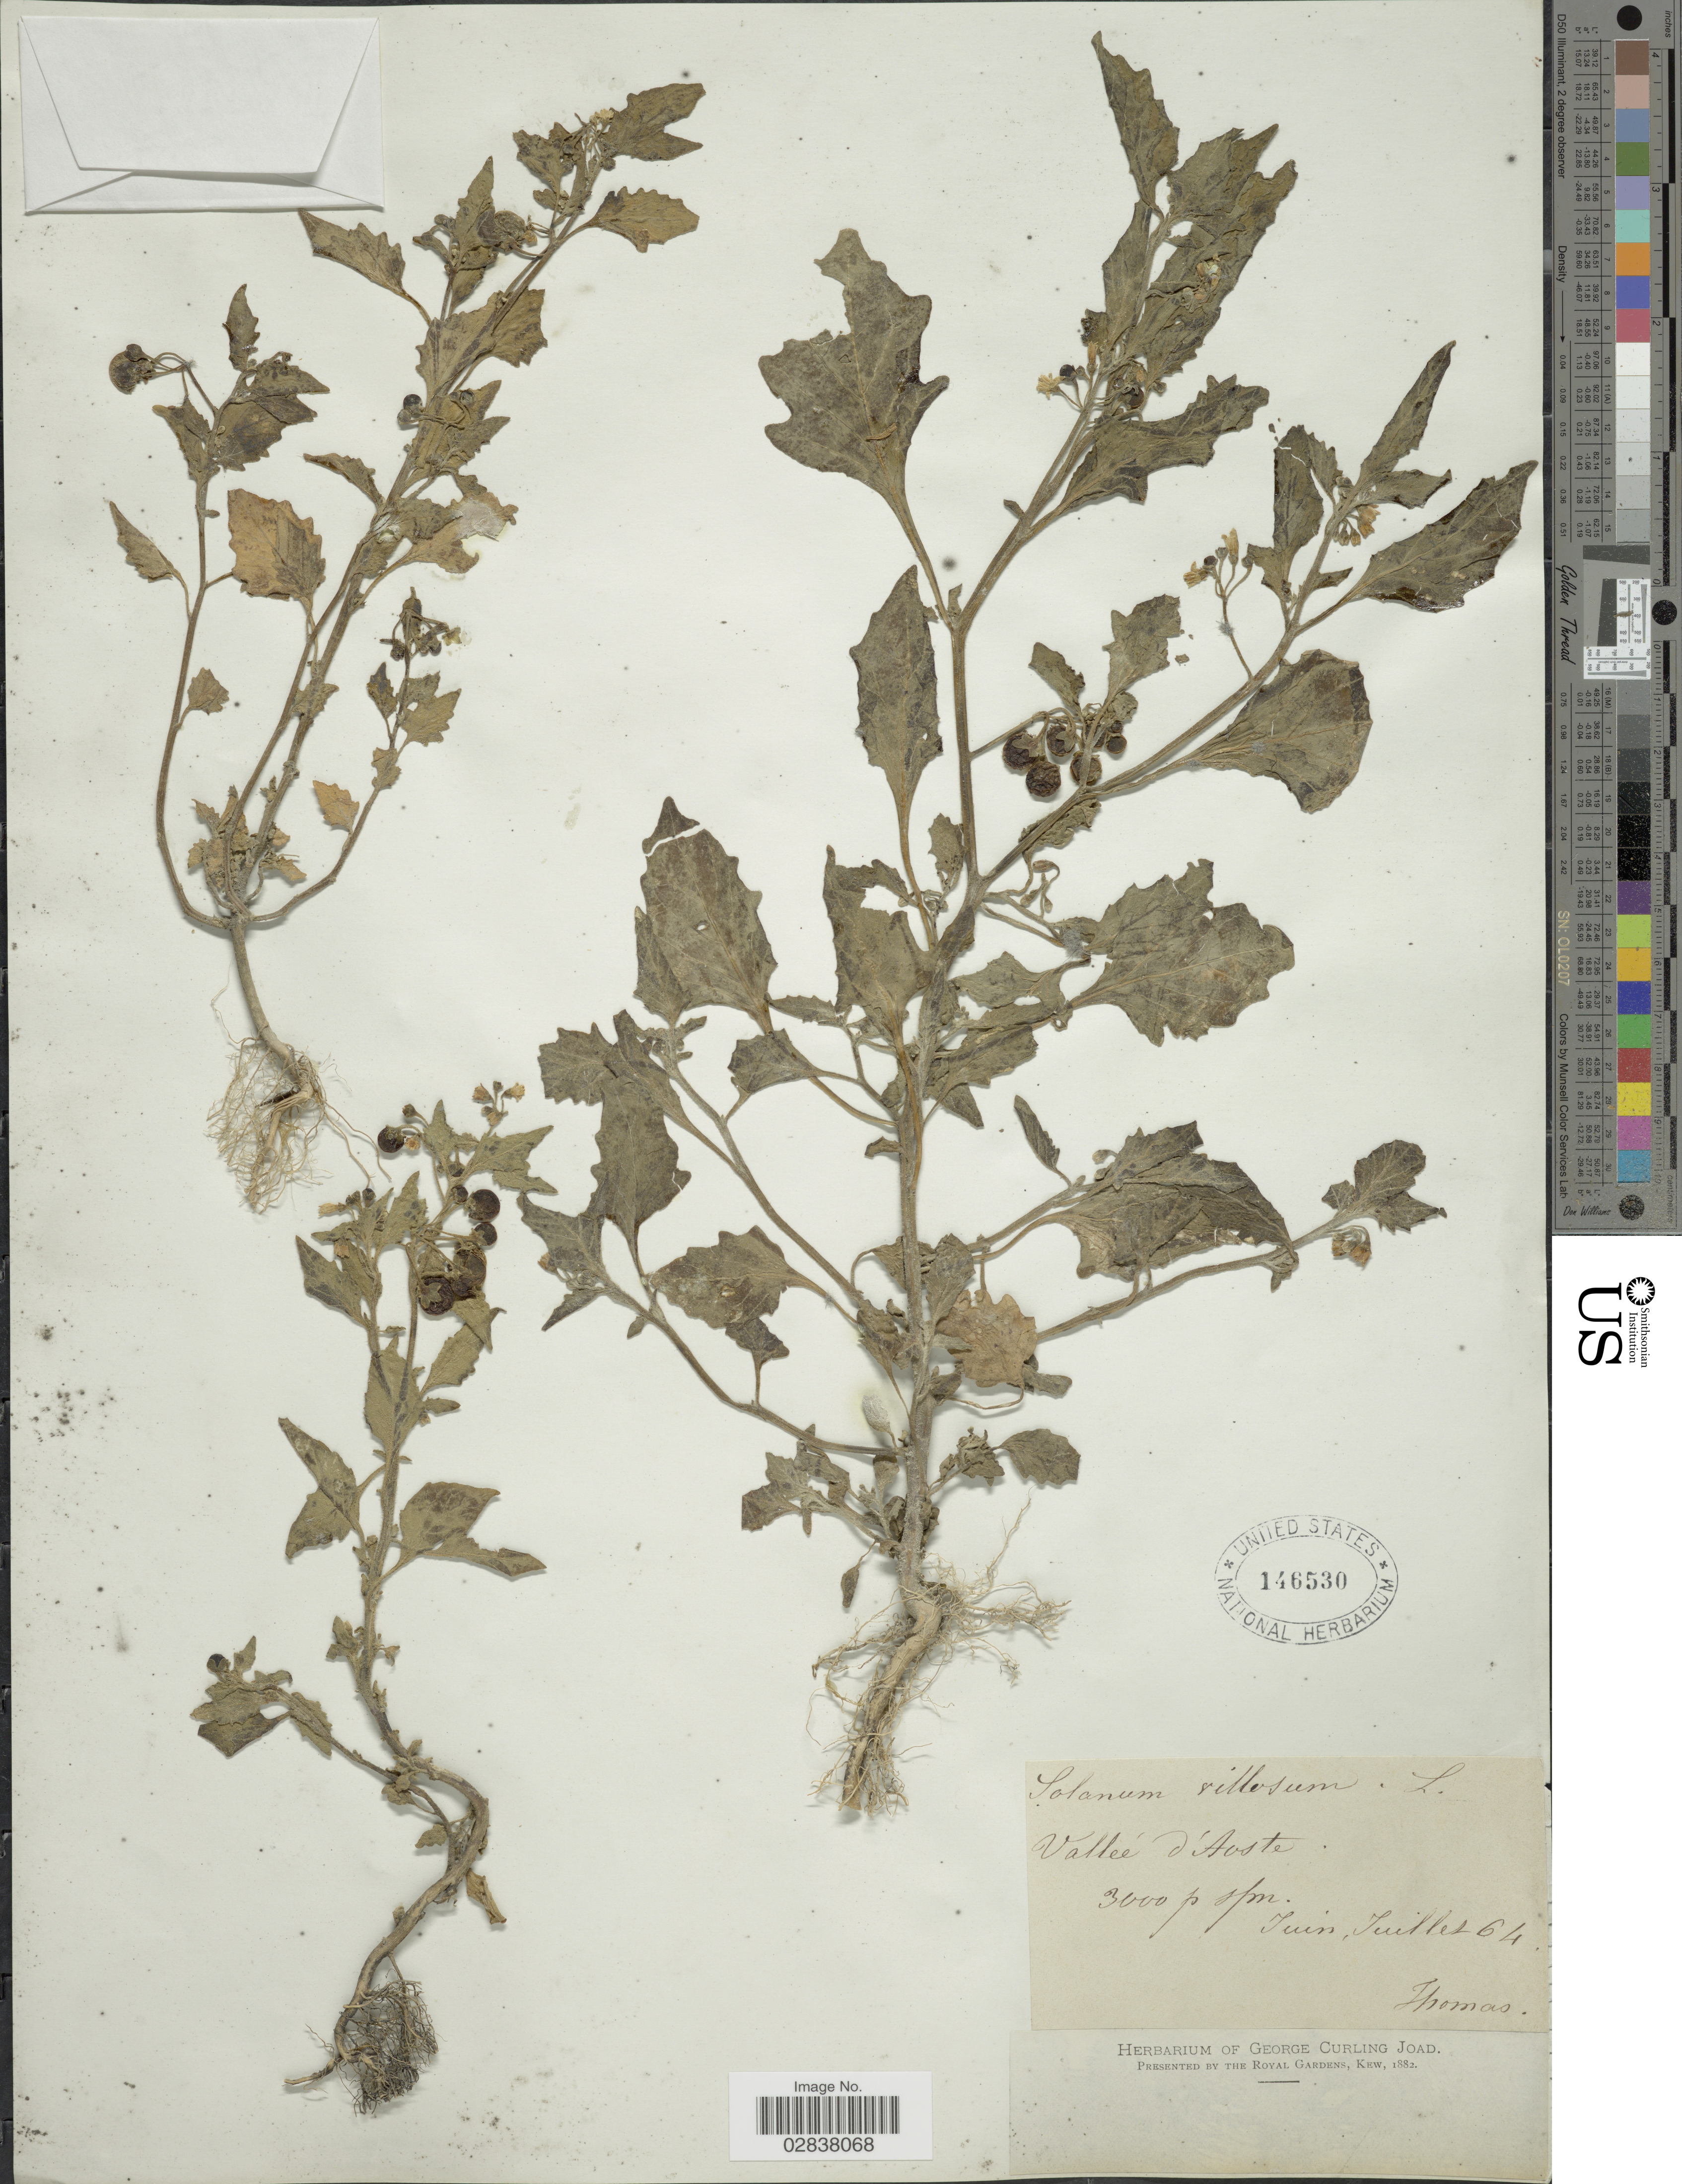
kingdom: Plantae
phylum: Tracheophyta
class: Magnoliopsida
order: Solanales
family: Solanaceae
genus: Solanum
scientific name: Solanum luteum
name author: Mill.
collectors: -- Thomas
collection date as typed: Transcribed d/m/y: /6/64 to /7/64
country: Italy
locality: Vallée D'Aoste.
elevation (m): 914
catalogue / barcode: US 146530